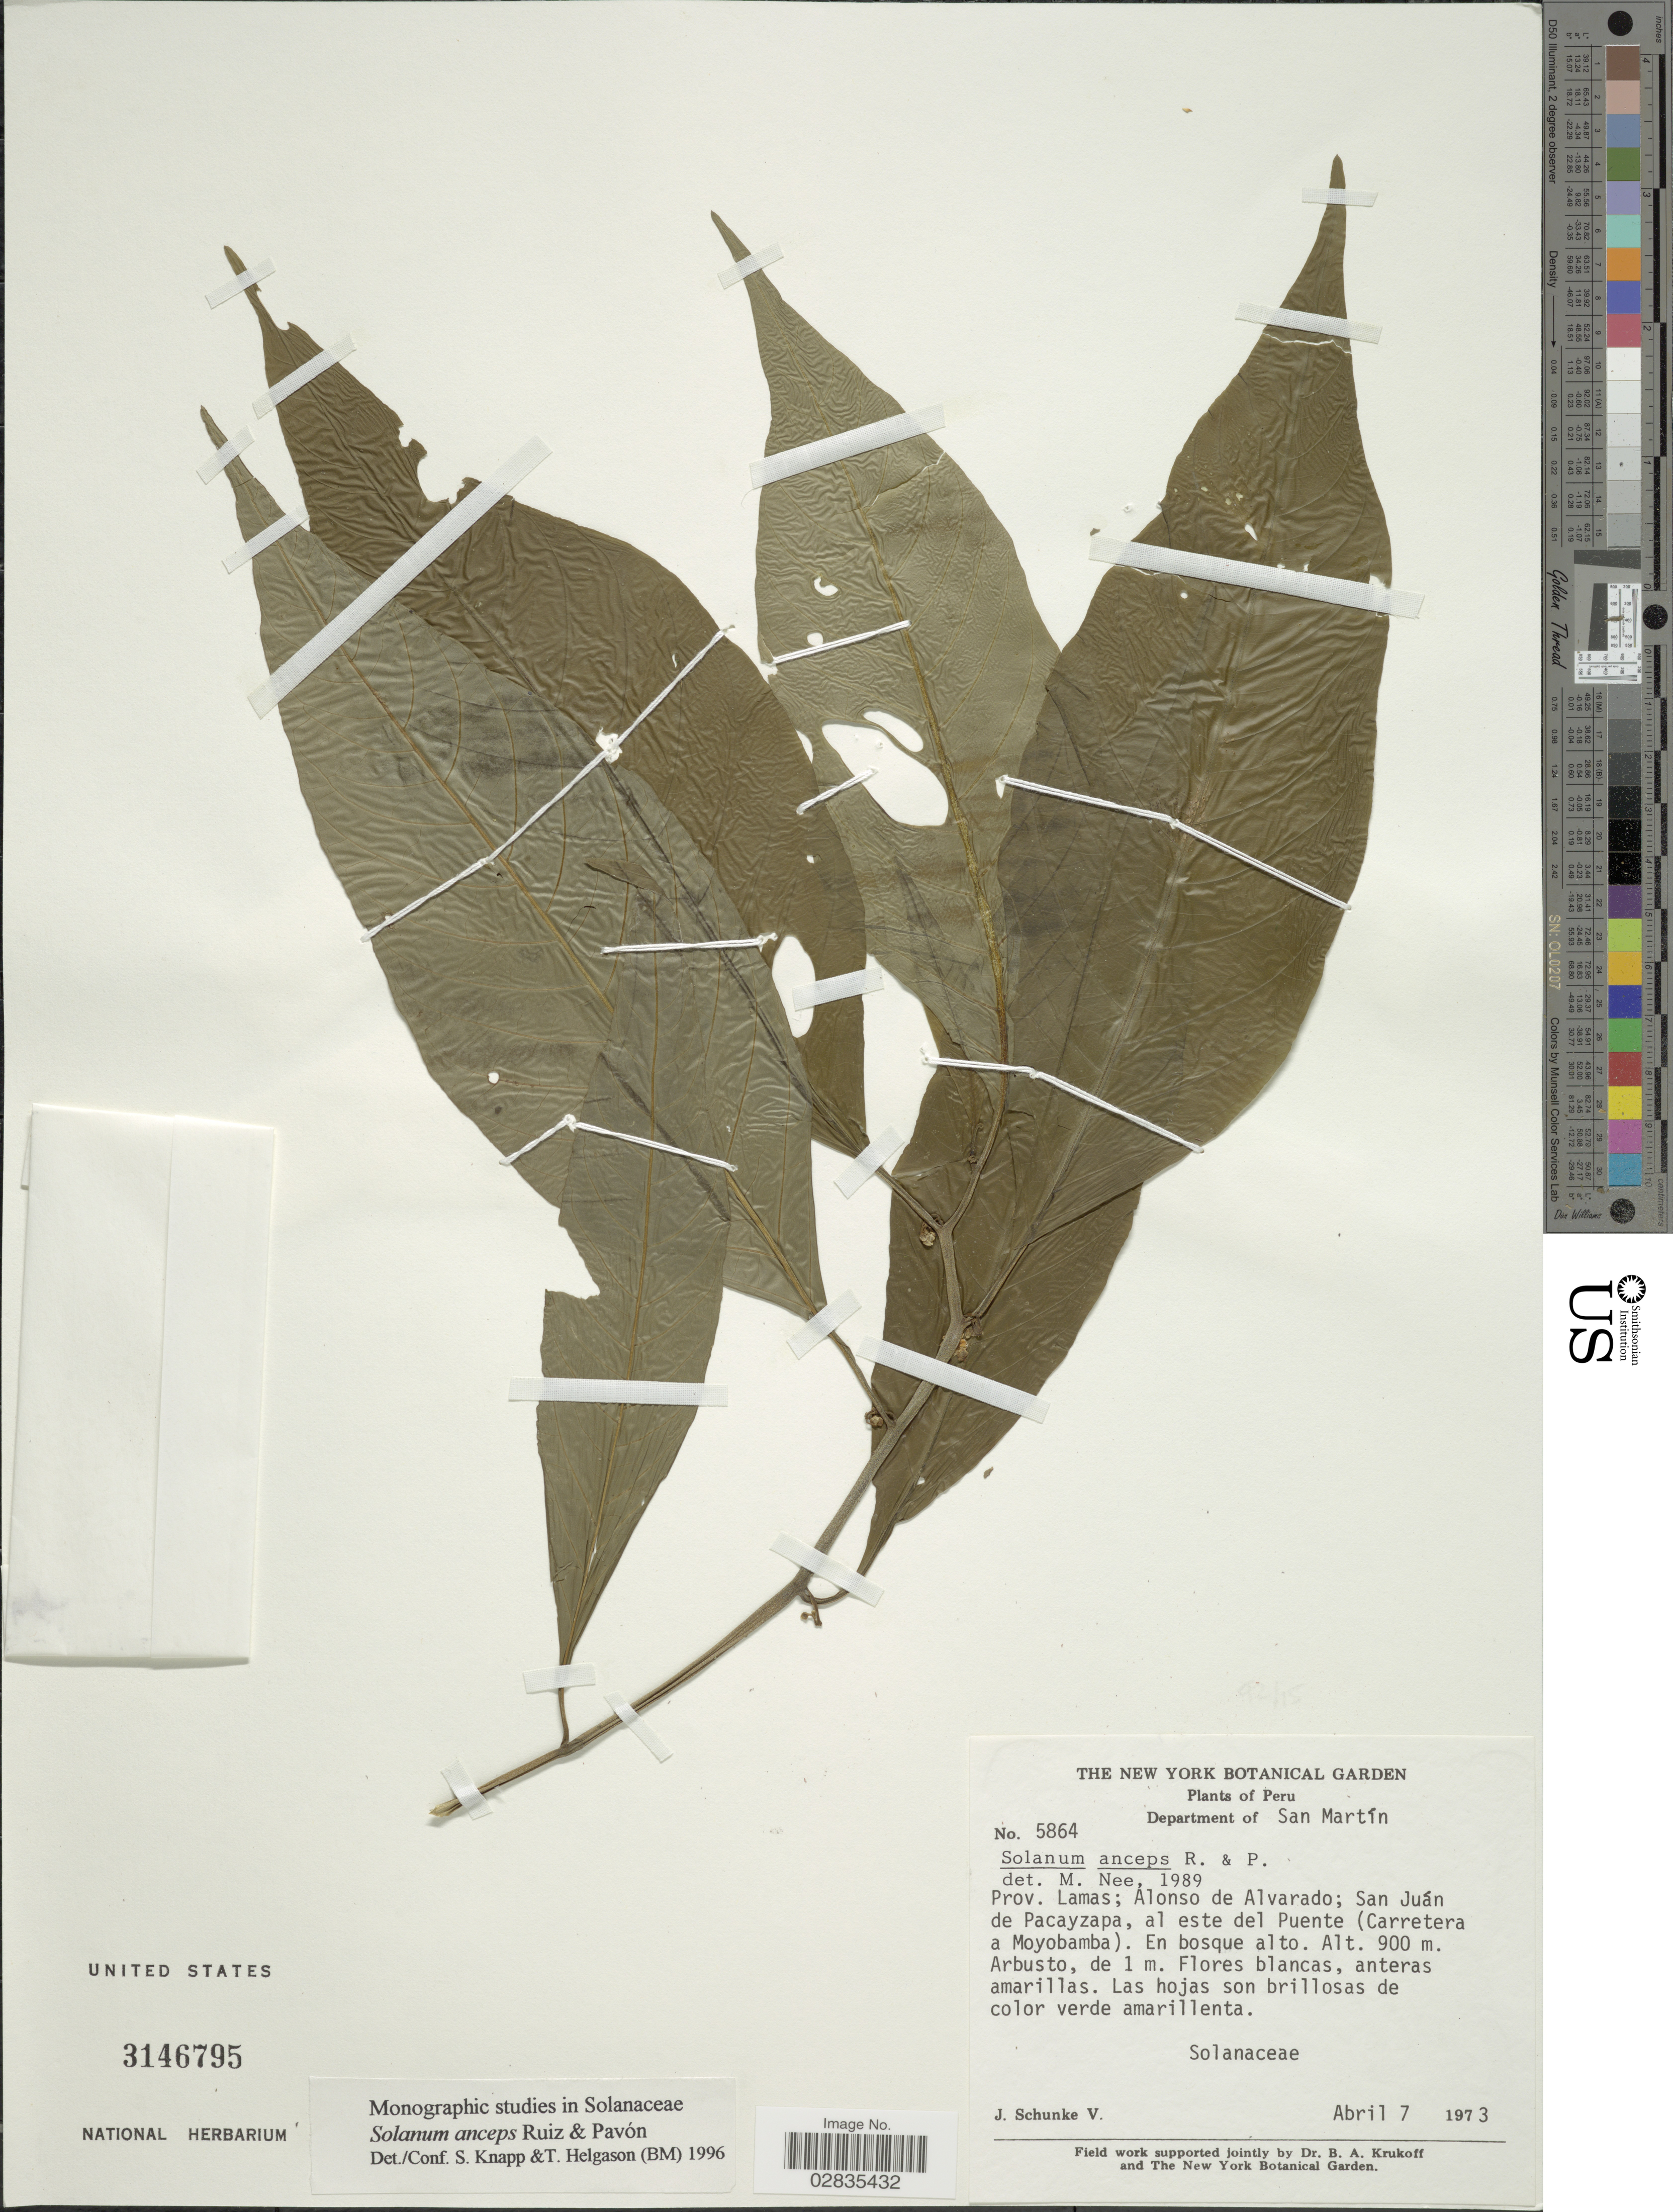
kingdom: Plantae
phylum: Tracheophyta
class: Magnoliopsida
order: Solanales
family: Solanaceae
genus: Solanum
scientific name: Solanum anceps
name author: Ruiz & Pav.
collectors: J. Schunke Vigo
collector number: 5864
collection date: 1973-04-07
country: Peru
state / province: San Martín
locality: Department of San Martín, Prov. Lamas; Alonso de Alvarado; San Juán de Pacayzapa, al este del Puente (Carretera a Moyobamba).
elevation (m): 900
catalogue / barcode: US 3146795